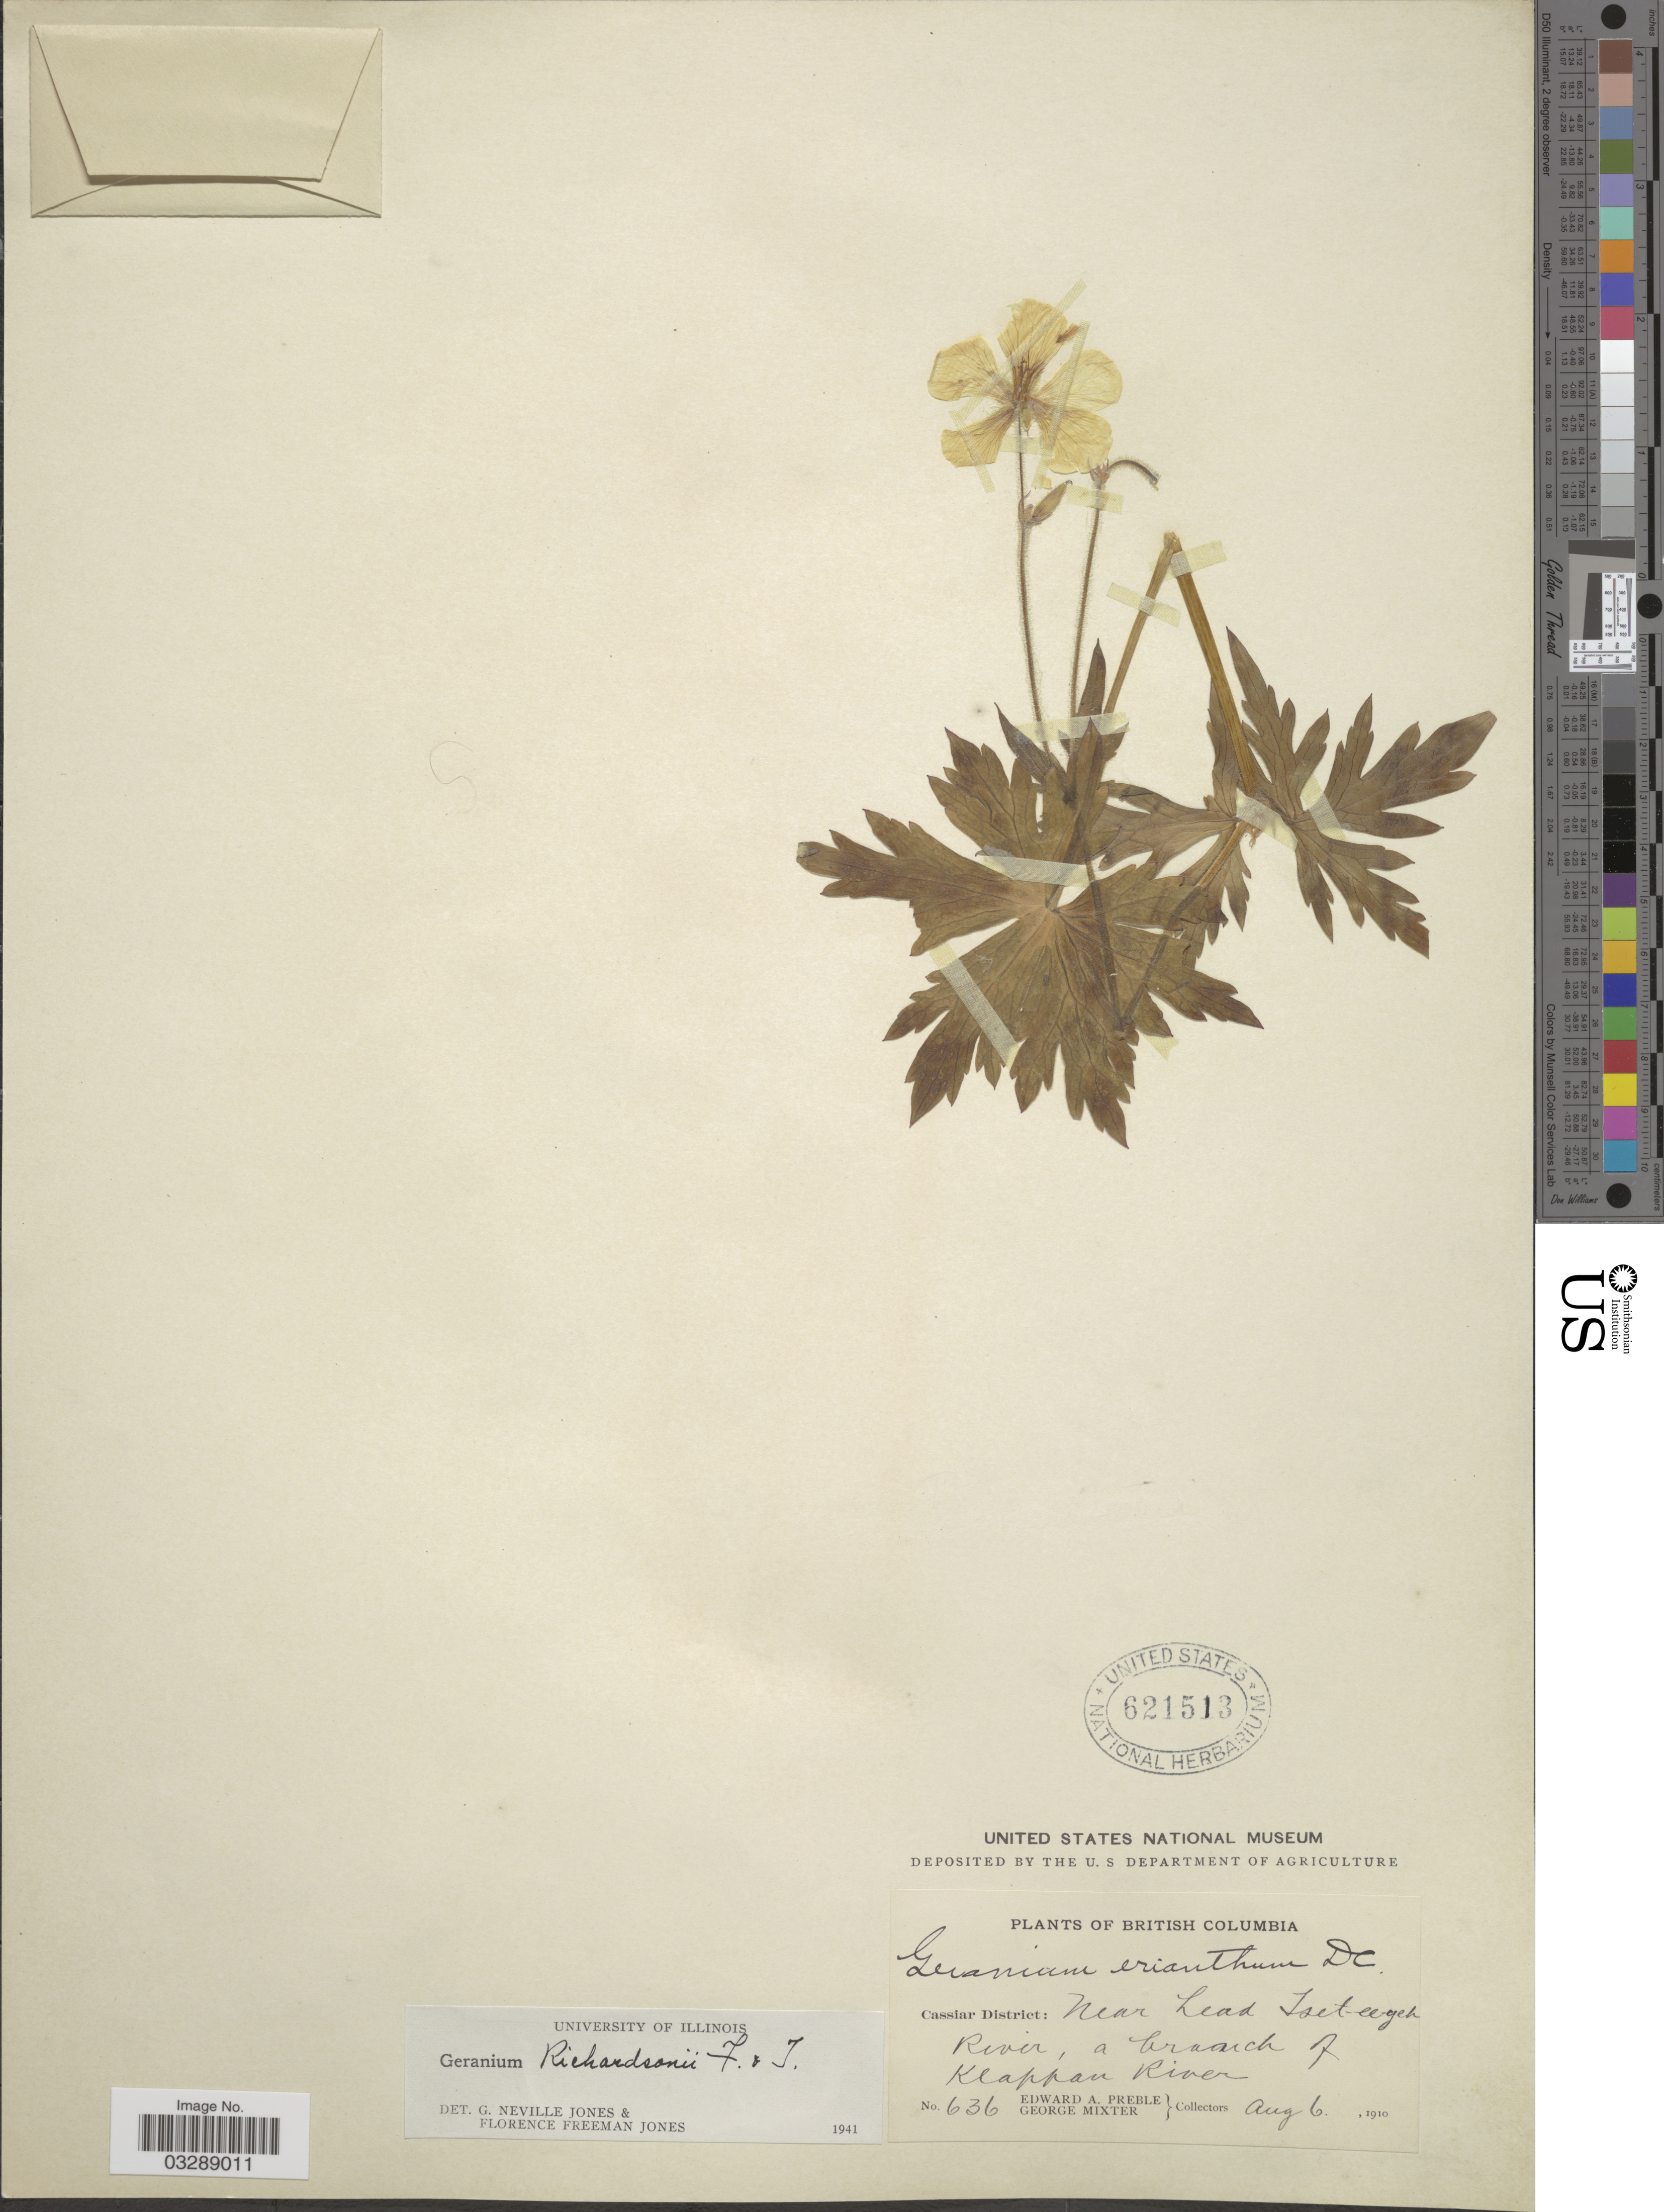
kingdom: Plantae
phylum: Tracheophyta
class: Magnoliopsida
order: Geraniales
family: Geraniaceae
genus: Geranium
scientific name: Geranium richardsonii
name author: Fisch. & Trautv.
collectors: E. Preble & G. Mixter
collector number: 636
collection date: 1910-08-06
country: Canada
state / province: British Columbia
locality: Cassiar District: Near head Iset-ee-yeh River, a branch of Klappan River.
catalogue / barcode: US 621513